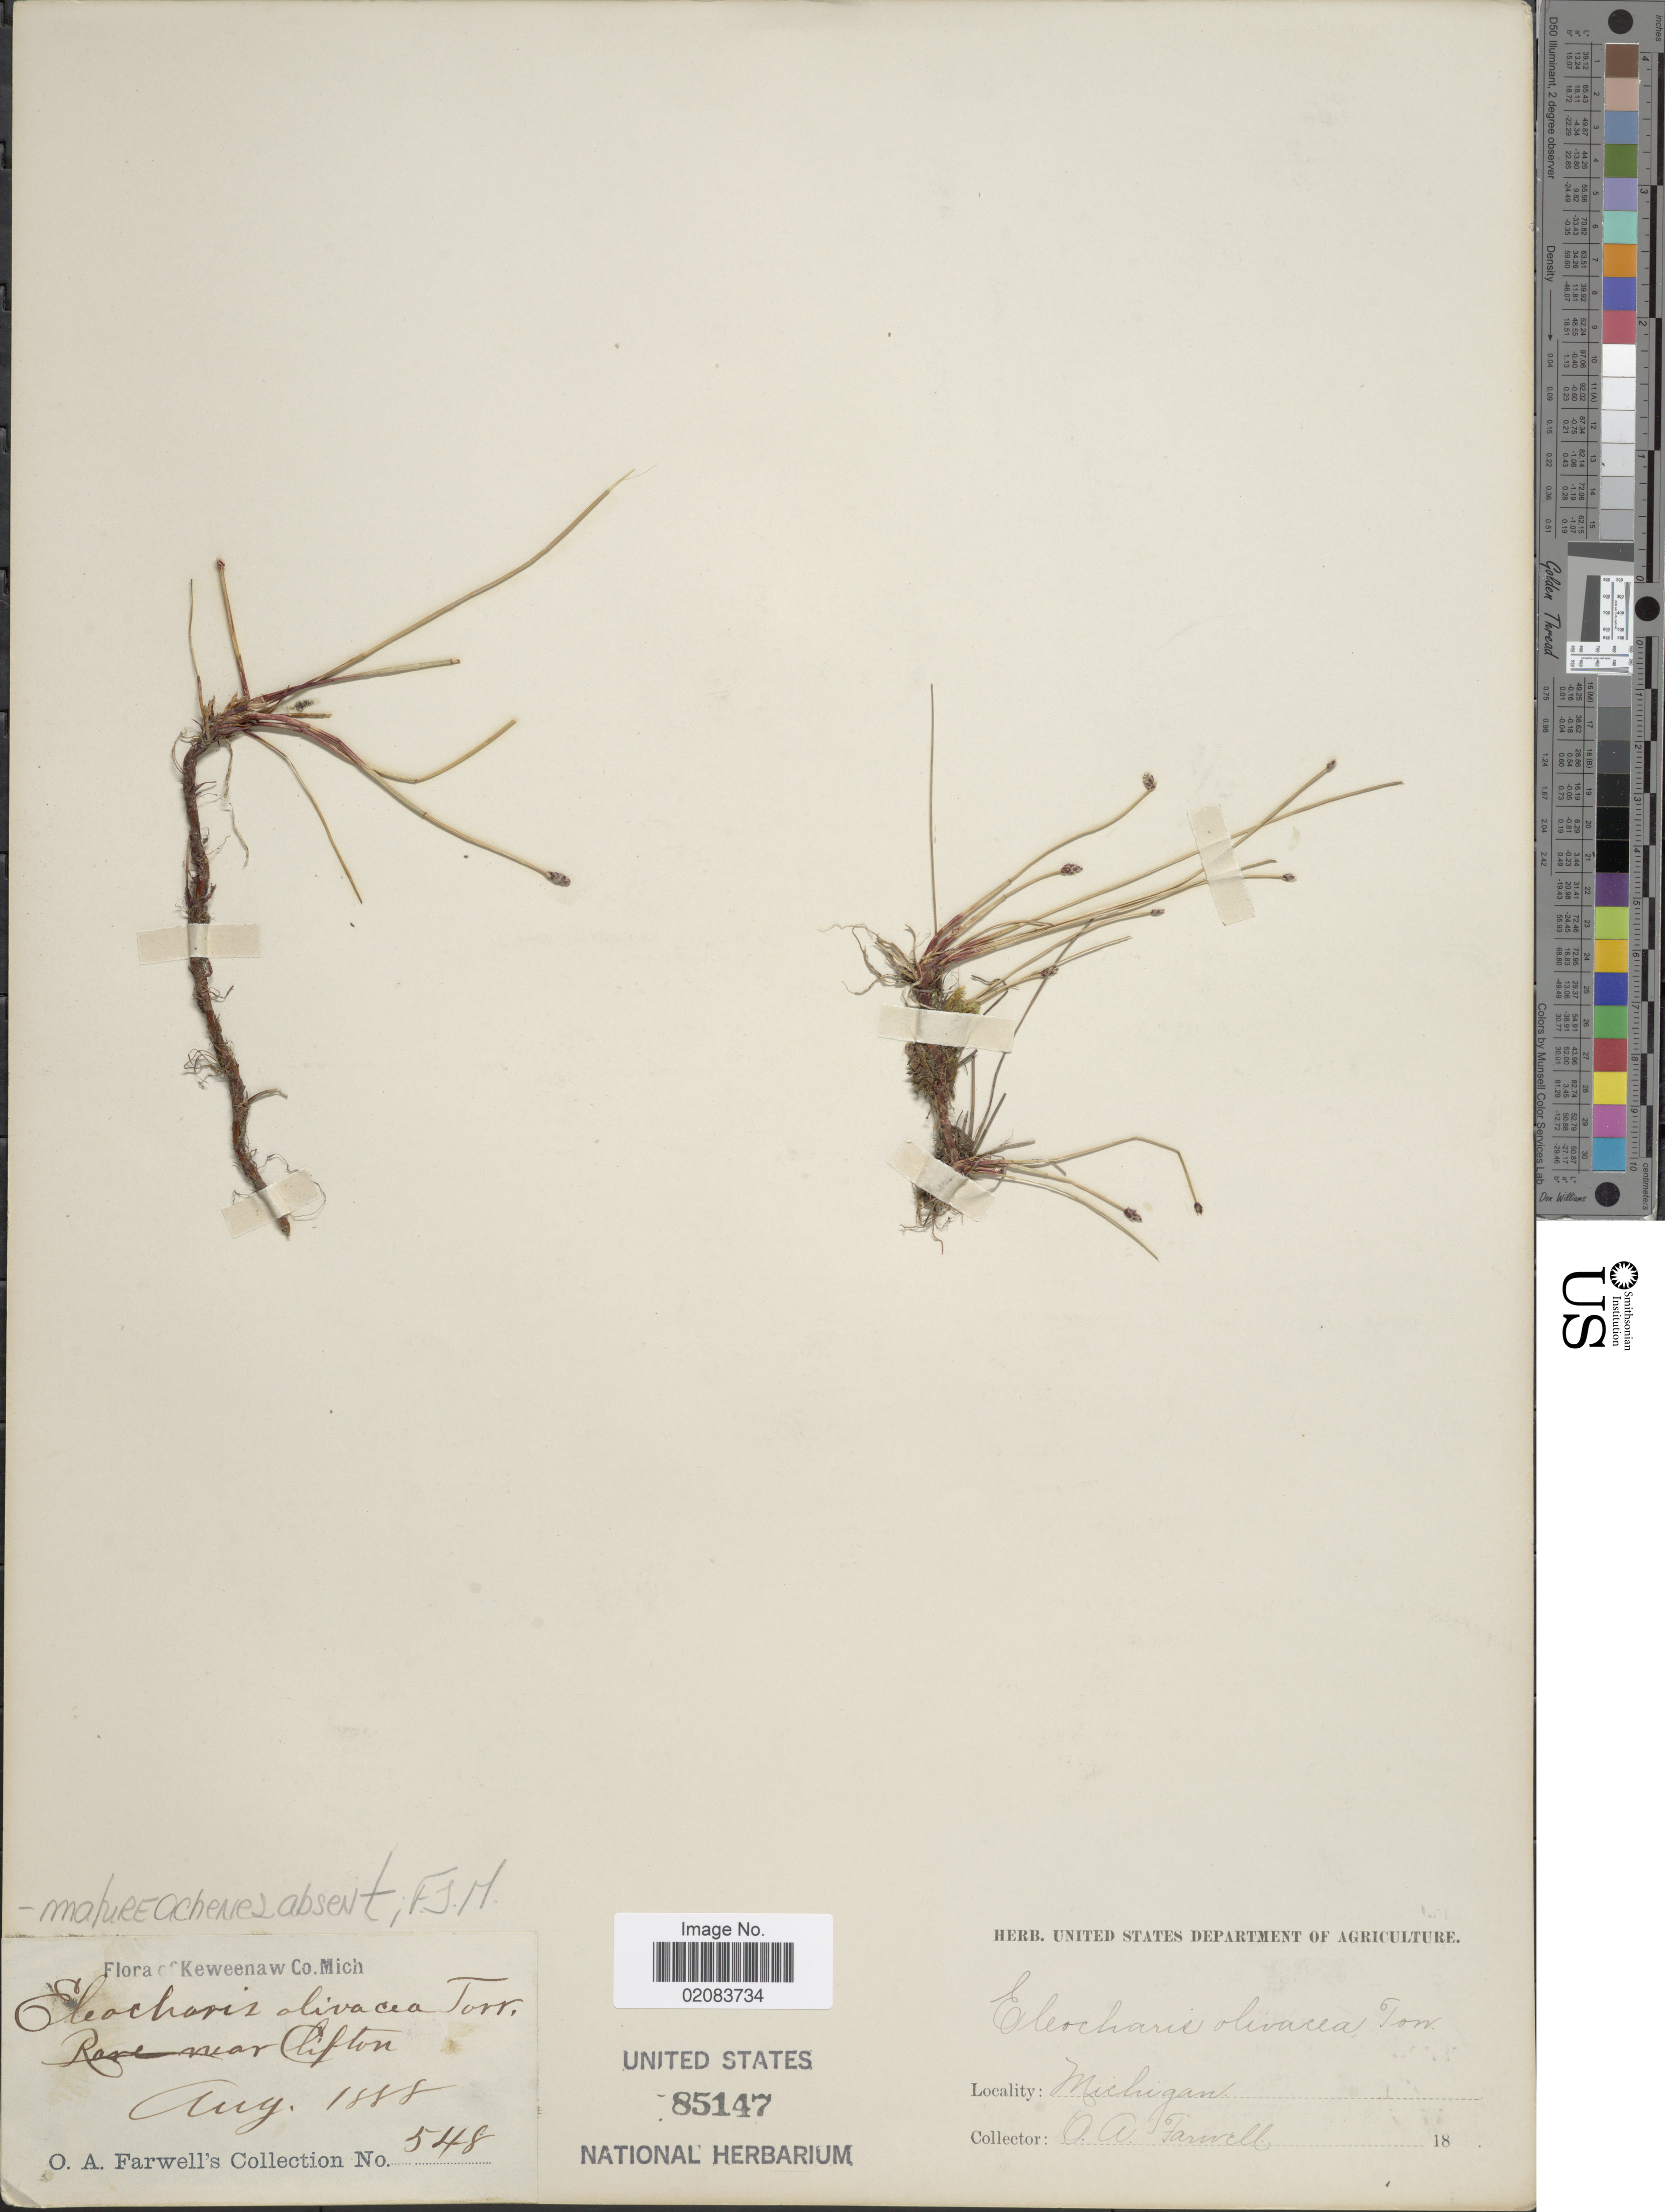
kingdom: Plantae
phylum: Tracheophyta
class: Liliopsida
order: Poales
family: Cyperaceae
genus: Eleocharis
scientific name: Eleocharis olivacea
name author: Torr.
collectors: O. Farwell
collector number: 548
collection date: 1888-08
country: United States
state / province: Michigan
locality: Keweenaw Co., rare near Clifton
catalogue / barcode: US 85147